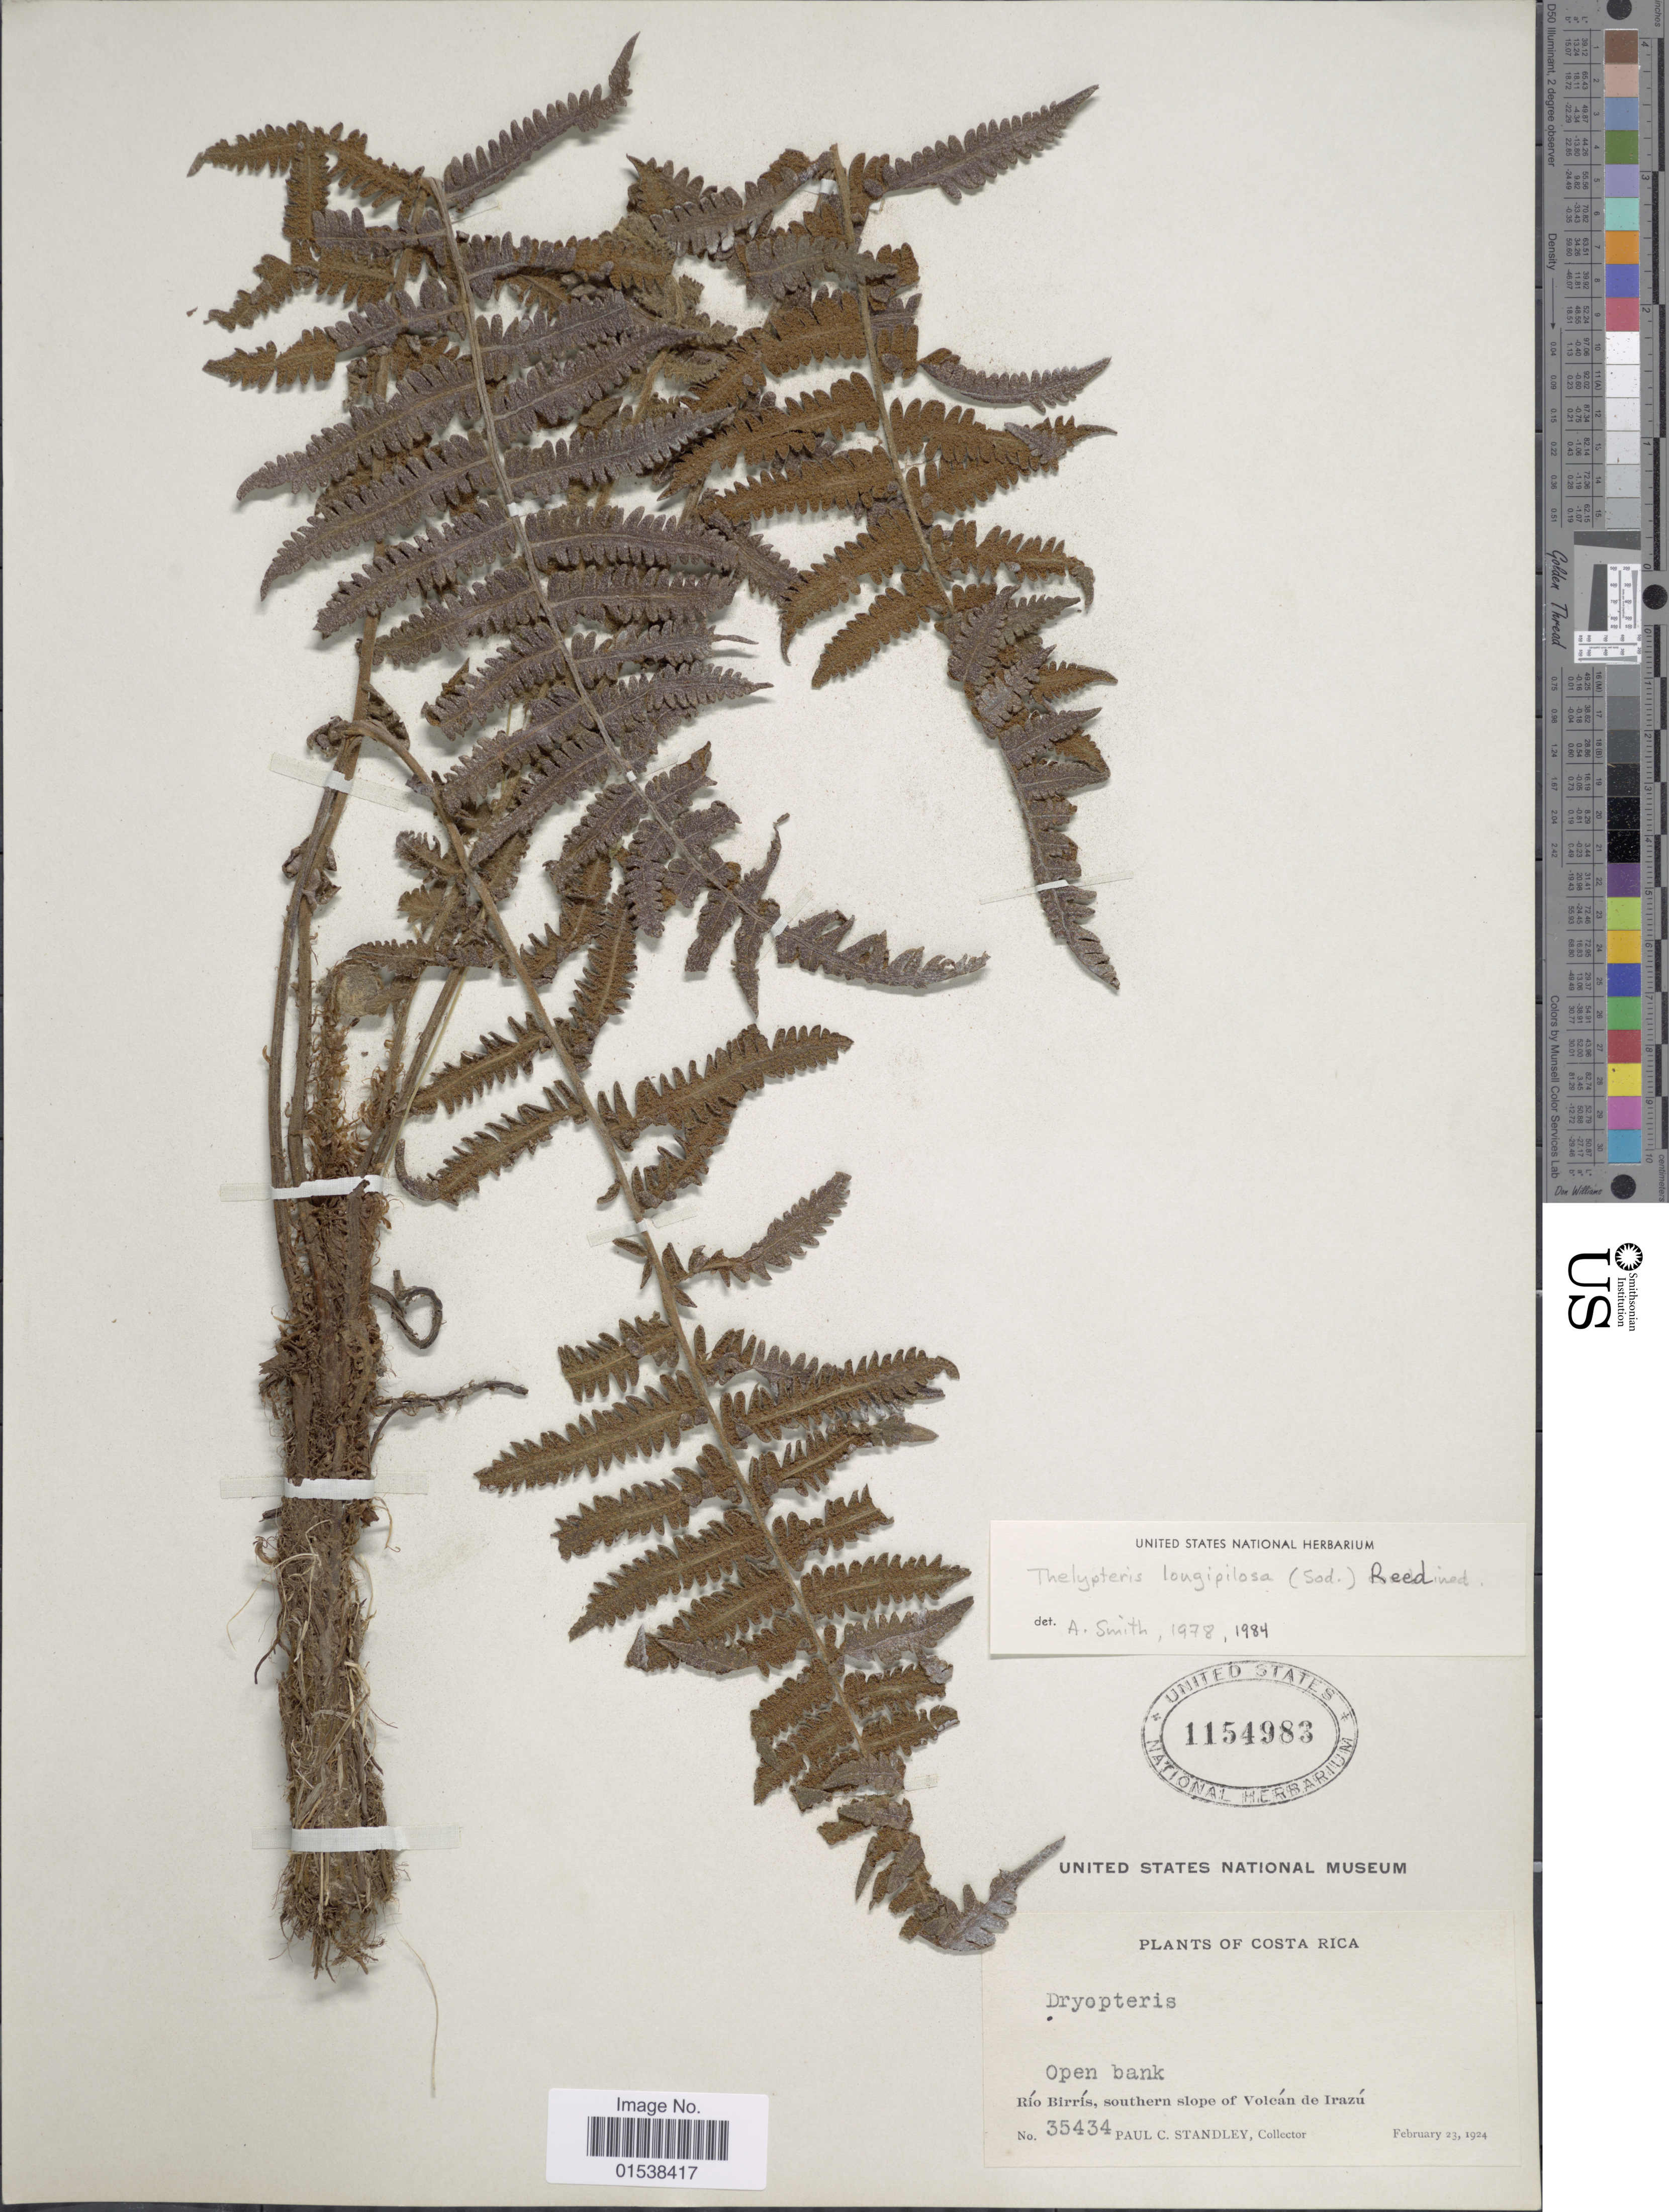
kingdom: Plantae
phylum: Tracheophyta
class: Polypodiopsida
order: Polypodiales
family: Thelypteridaceae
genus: Amauropelta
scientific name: Amauropelta longipilosa (Sodiro) comb. nov., ined 2015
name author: (Sodiro)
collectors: P. C. Standley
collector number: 35434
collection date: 1924-02-23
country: Costa Rica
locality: Rio Birris, southern slope of Volcan de Irazu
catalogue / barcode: US 1154983